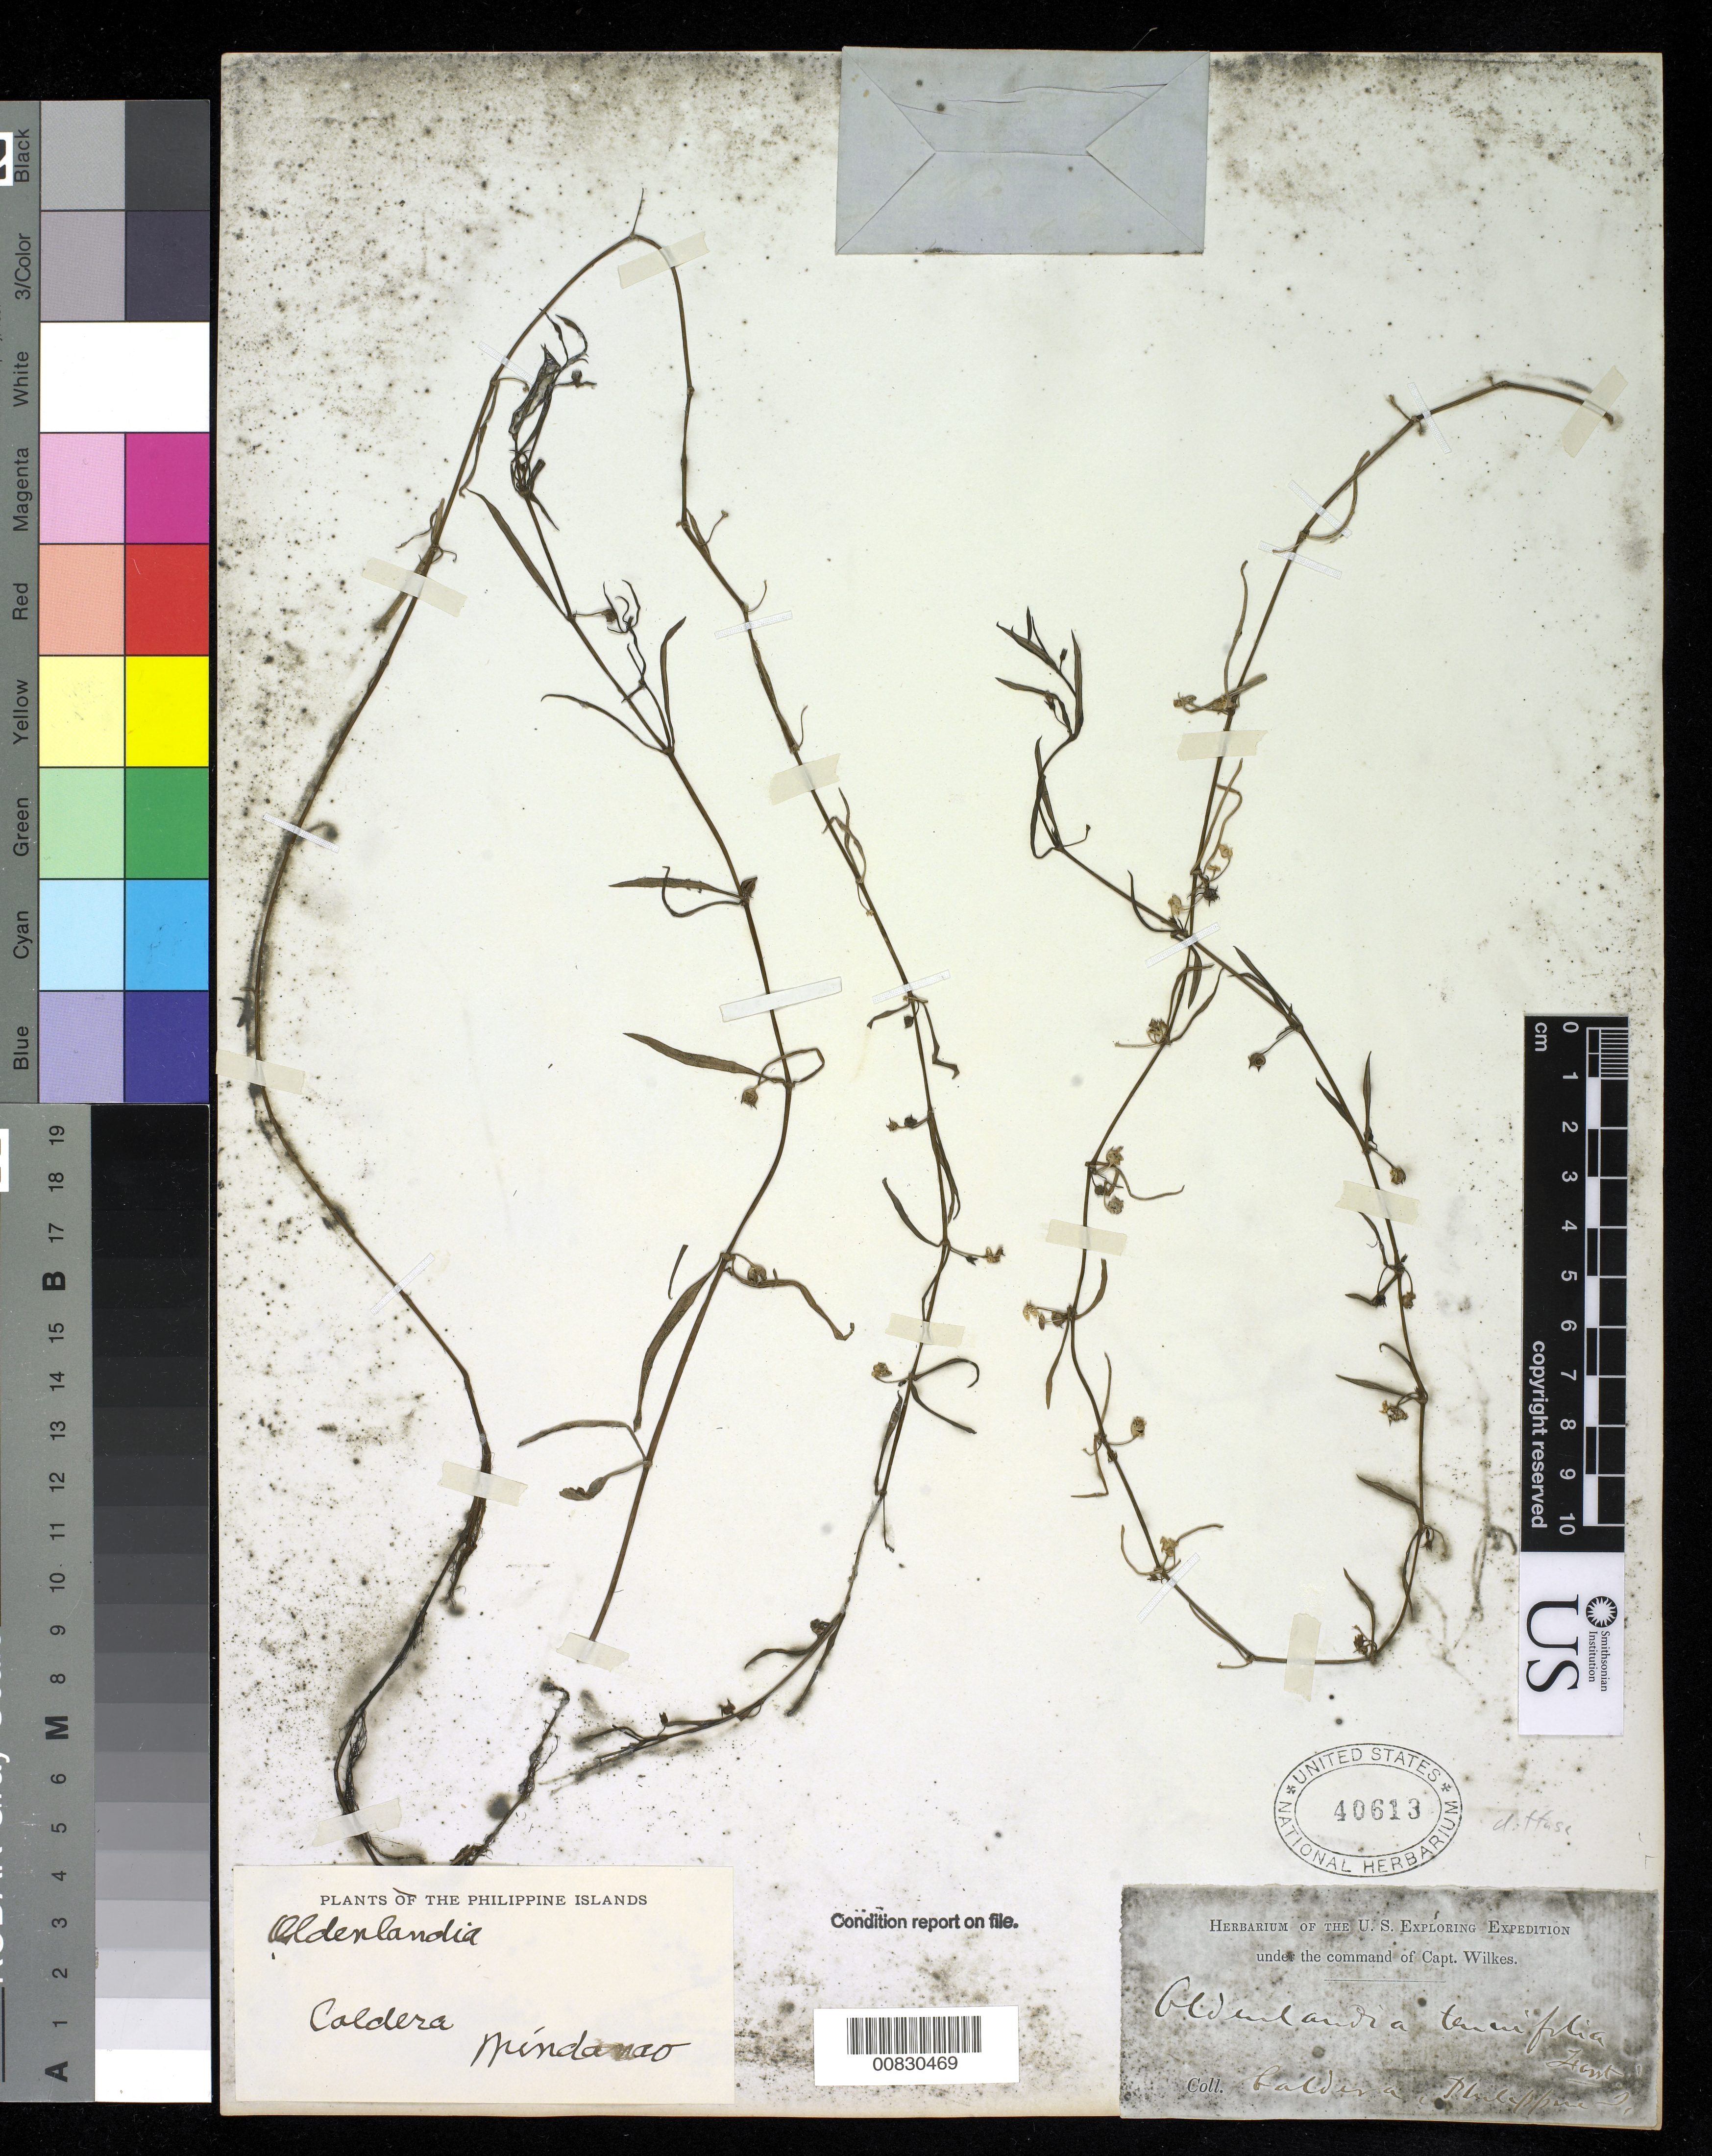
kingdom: Plantae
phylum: Tracheophyta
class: Magnoliopsida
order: Gentianales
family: Rubiaceae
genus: Hedyotis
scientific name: Hedyotis diffusa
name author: Willd.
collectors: Wilkes Explor. Exped.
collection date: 1838/1842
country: Philippines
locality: Caldera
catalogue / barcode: US 40613